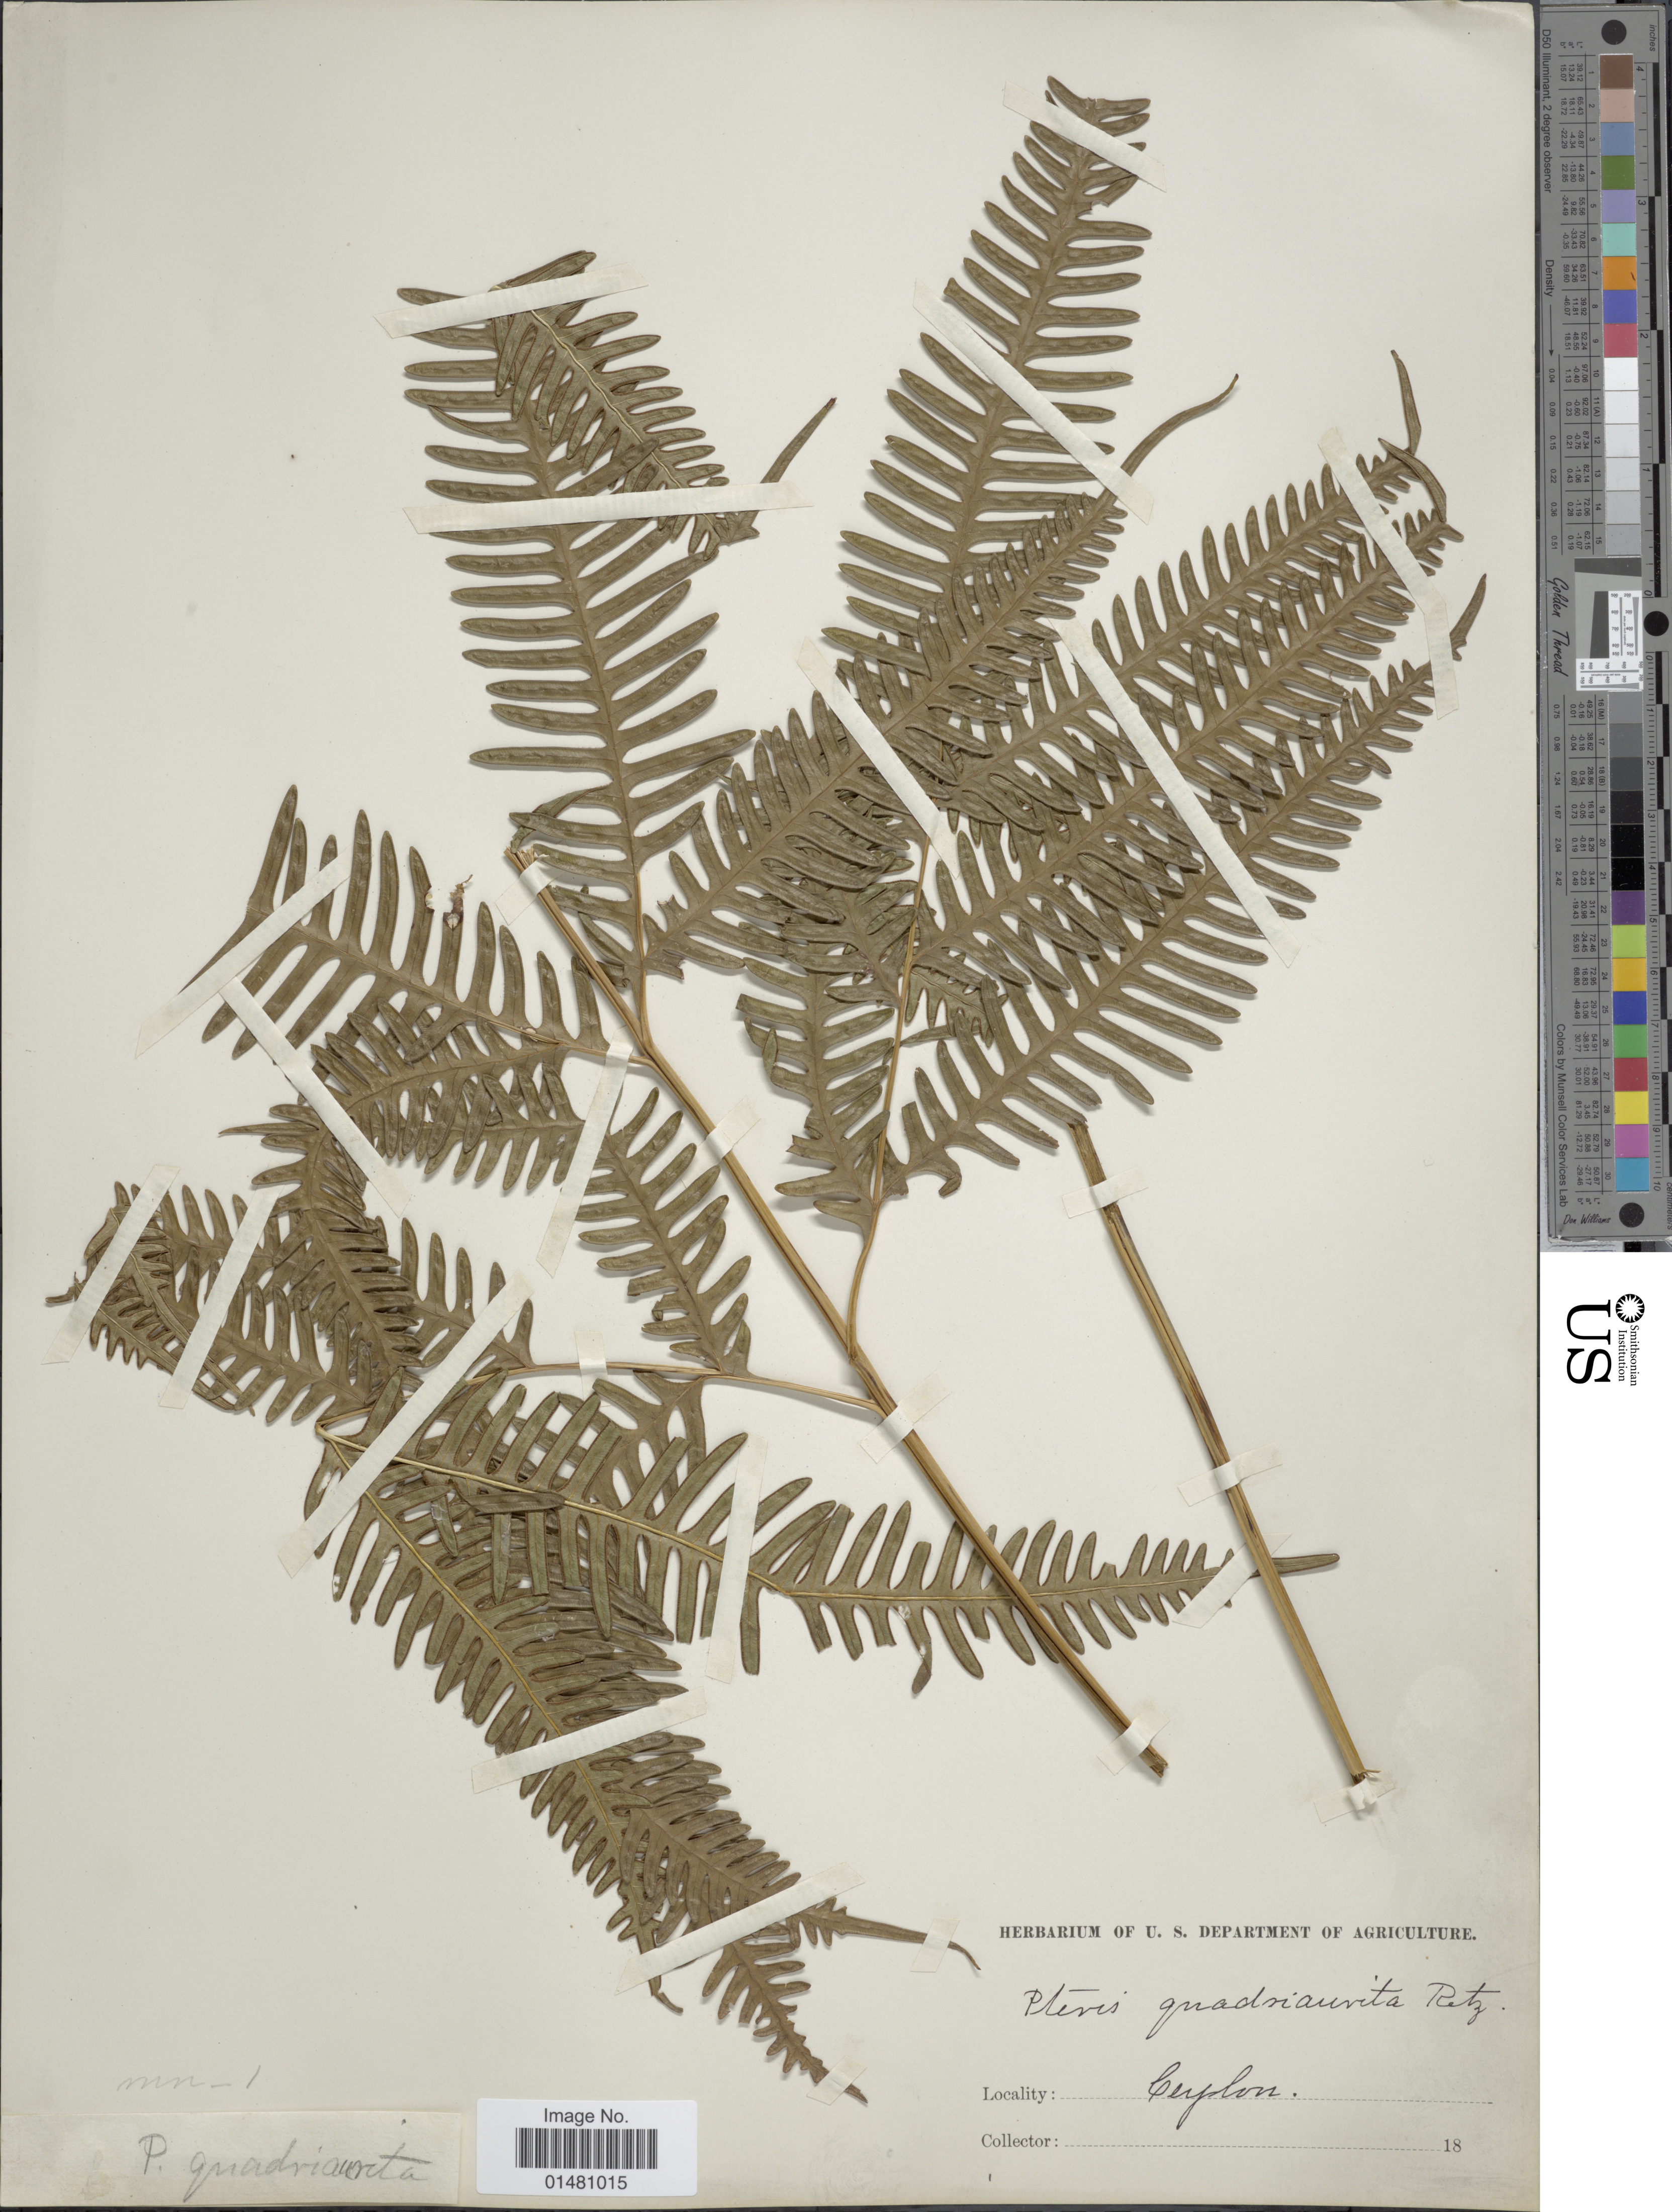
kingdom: Plantae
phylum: Tracheophyta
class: Polypodiopsida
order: Polypodiales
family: Pteridaceae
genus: Pteris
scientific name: Pteris quadriaurita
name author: Retz.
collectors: Facchini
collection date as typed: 18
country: Sri Lanka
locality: Ceylon